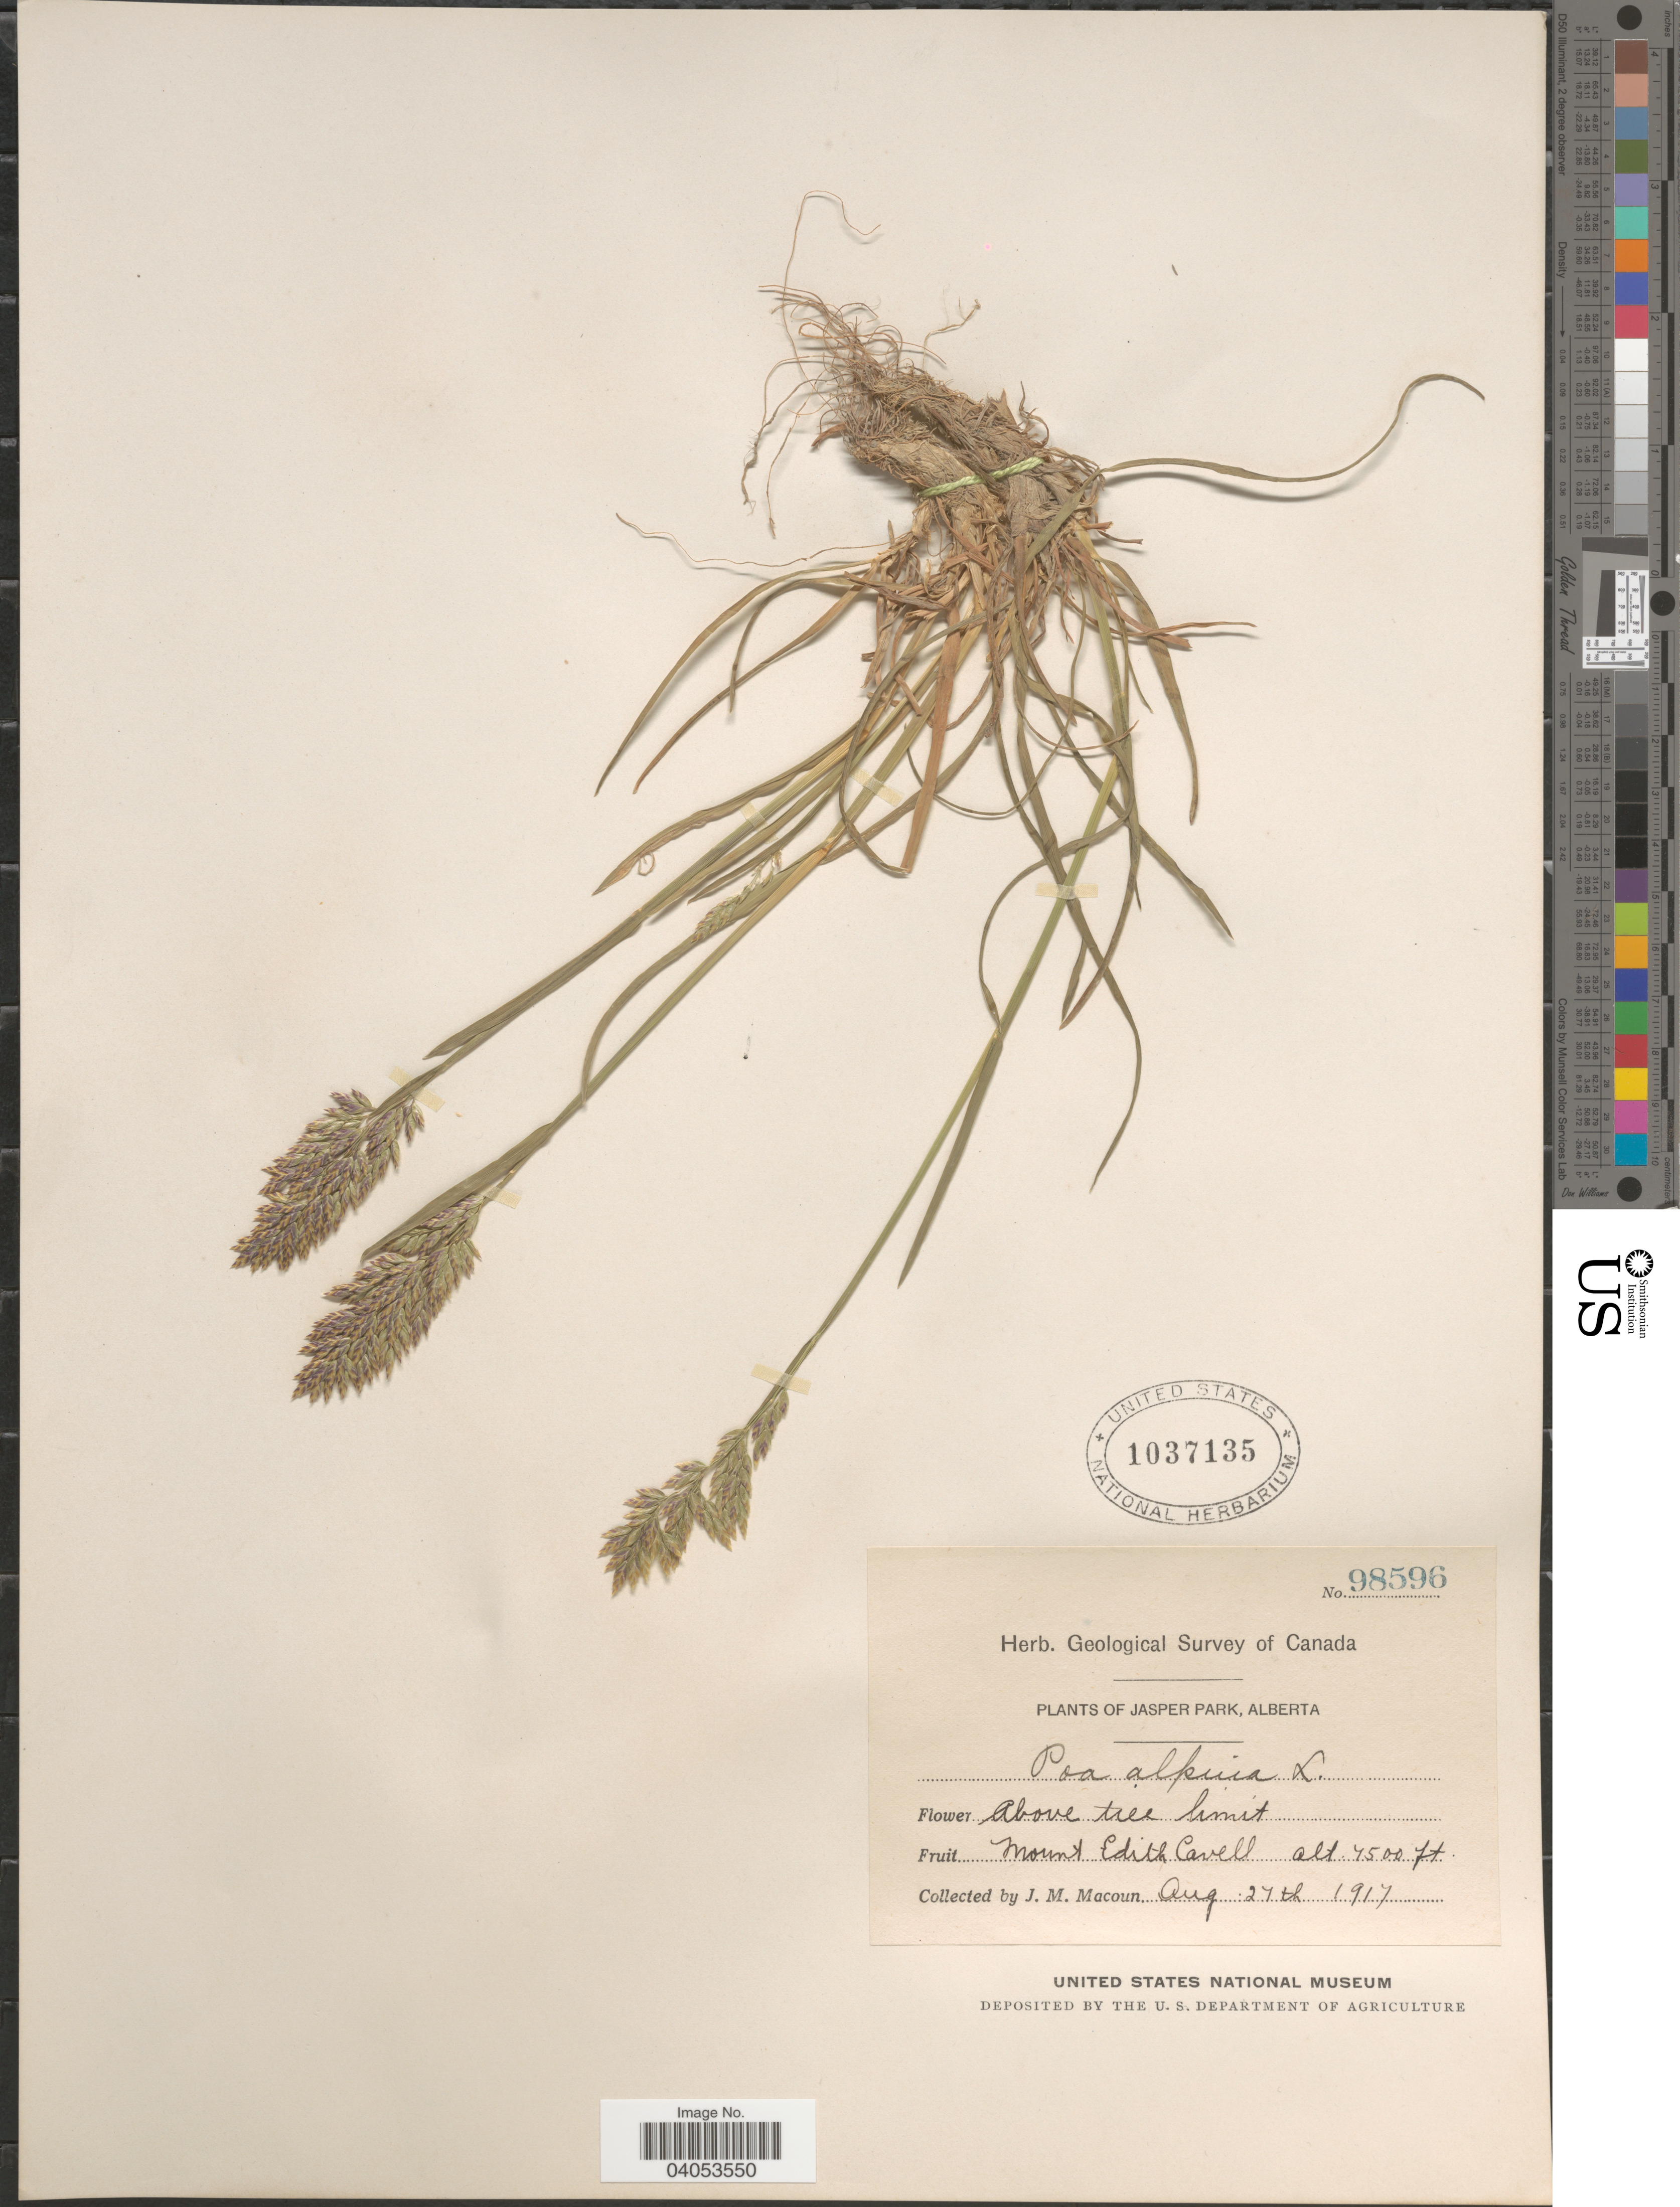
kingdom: Plantae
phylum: Tracheophyta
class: Liliopsida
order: Poales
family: Poaceae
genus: Poa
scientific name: Poa alpina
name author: L.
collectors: J. M. Macoun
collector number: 98596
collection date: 1917-08-27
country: Canada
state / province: Alberta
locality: Jasper Park. Above tree limit. Mount Edith Cavell.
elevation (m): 2286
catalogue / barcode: US 1037135